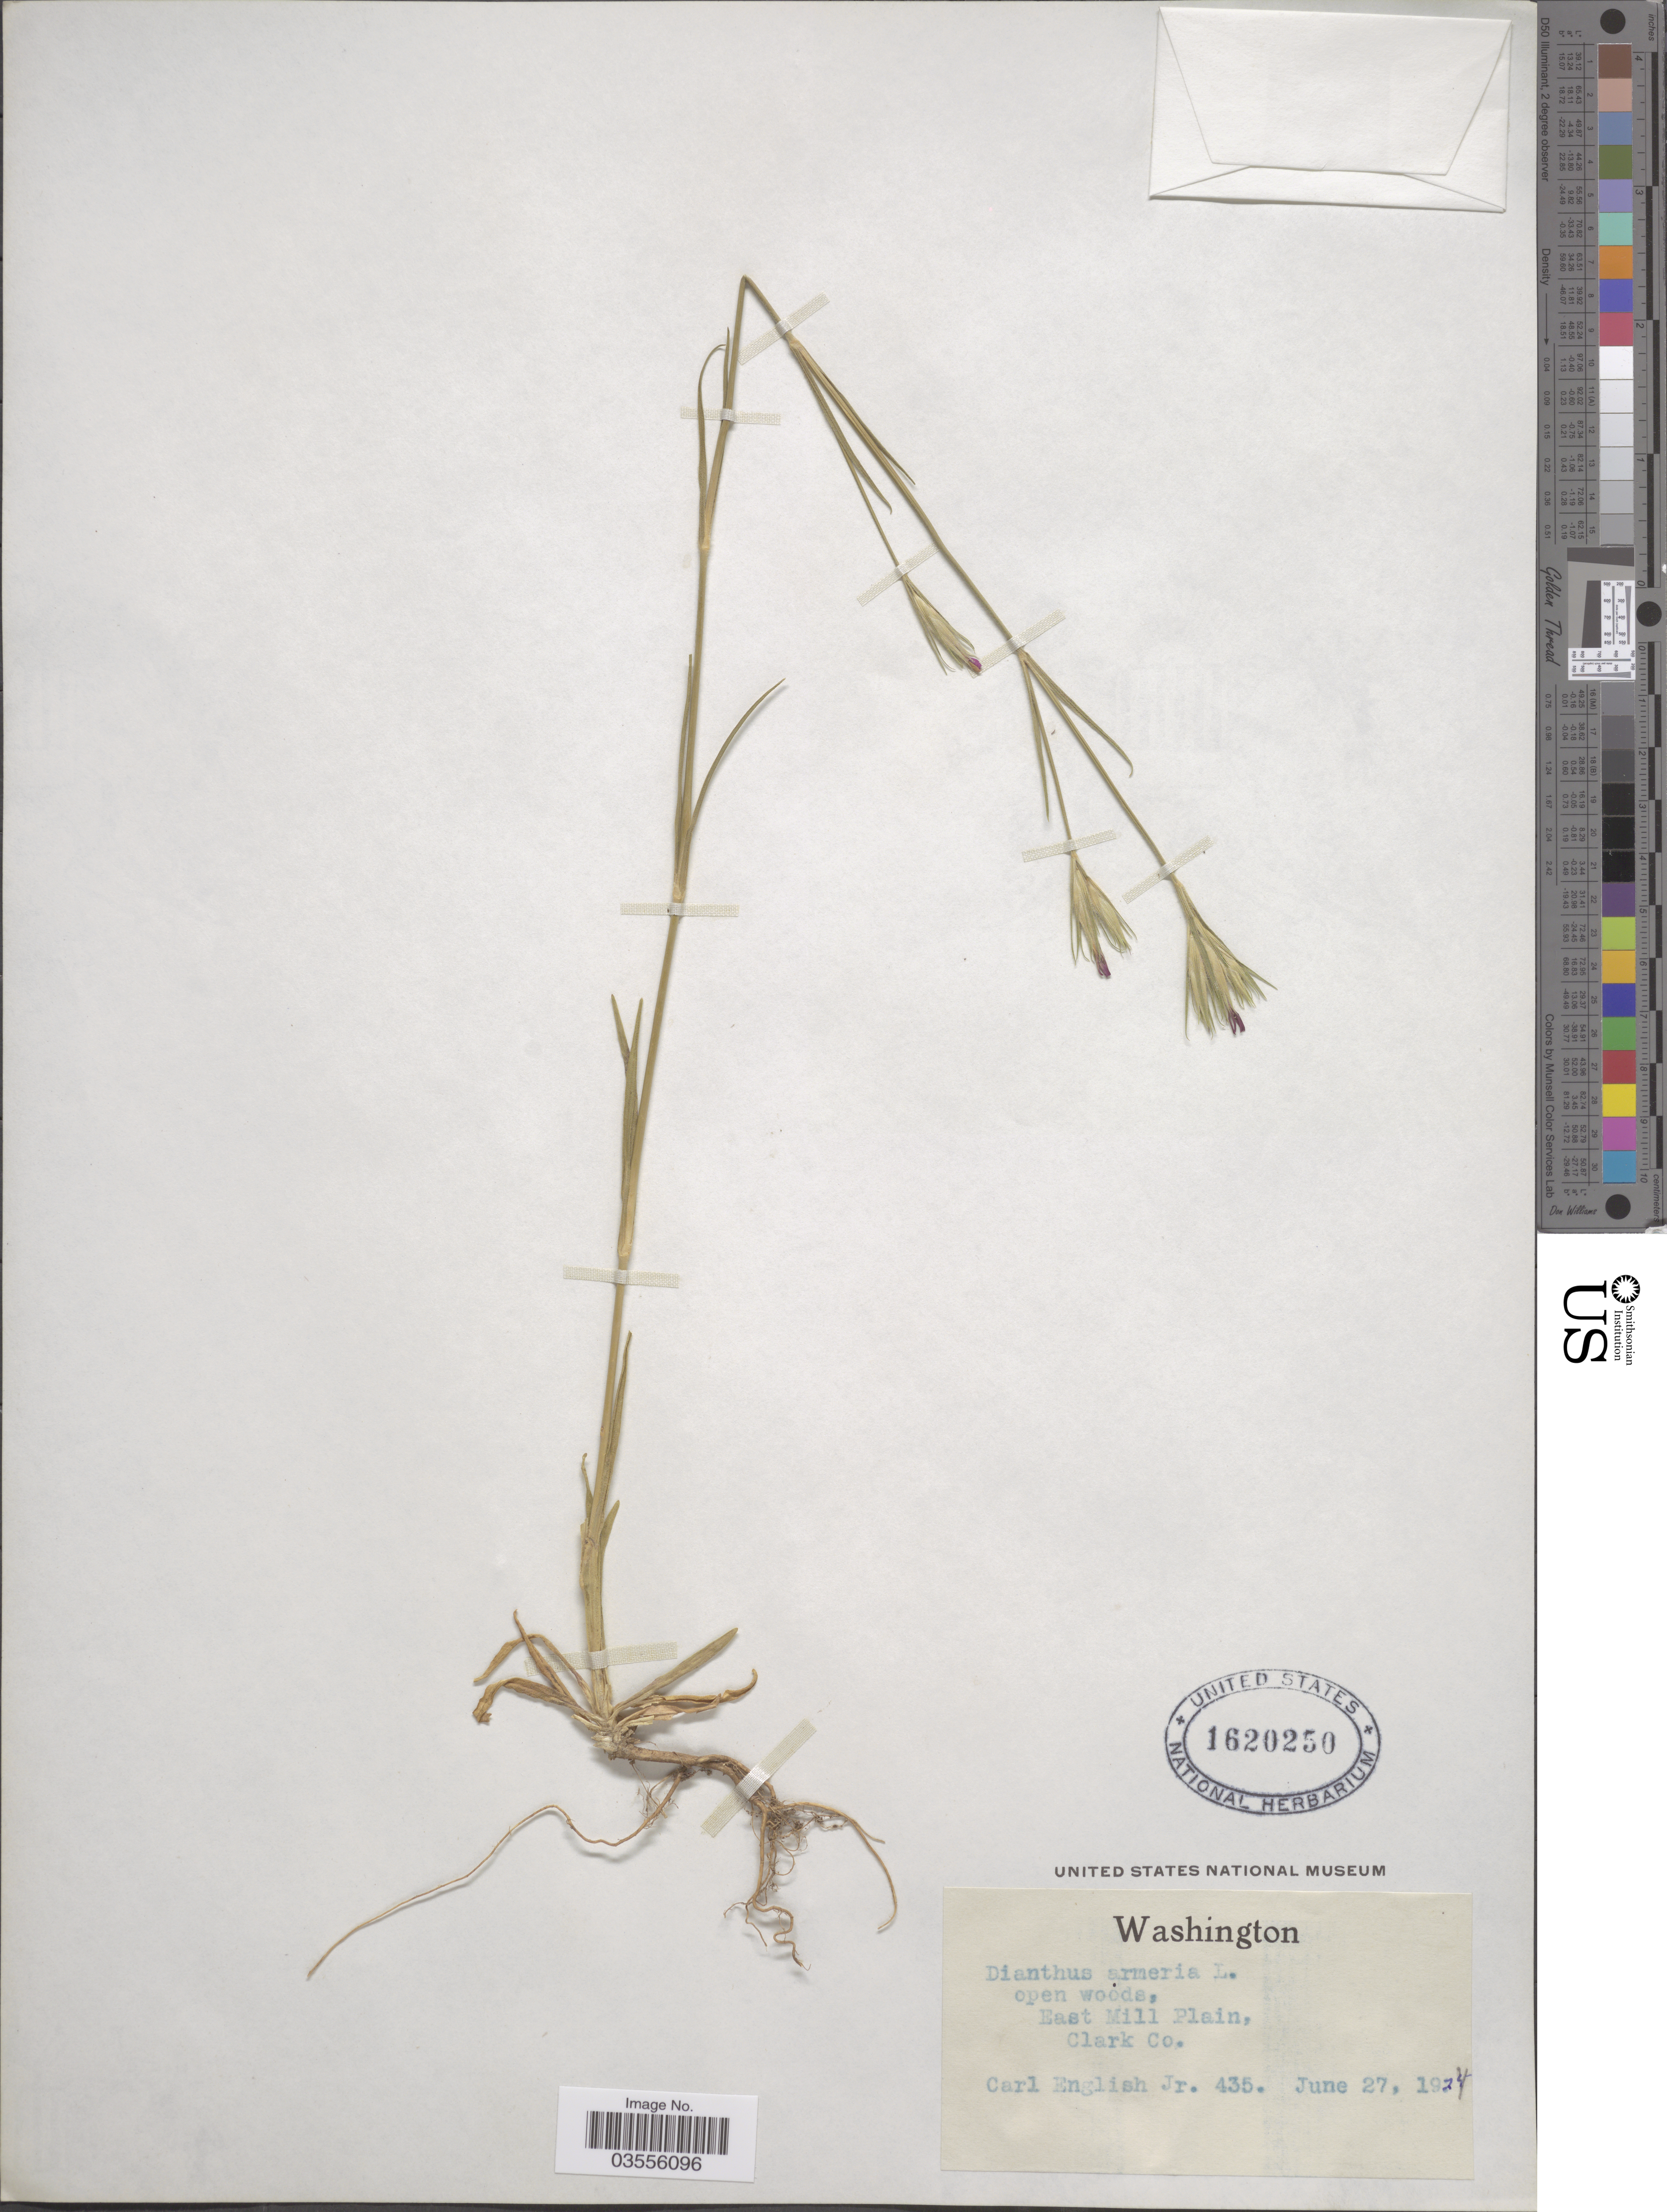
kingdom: Plantae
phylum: Tracheophyta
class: Magnoliopsida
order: Caryophyllales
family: Caryophyllaceae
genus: Dianthus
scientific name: Dianthus armeria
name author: L.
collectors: C. English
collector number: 435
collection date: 1924-06-27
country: United States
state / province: Washington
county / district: Clark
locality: East Mill Plain, Clark Co.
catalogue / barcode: US 1620250